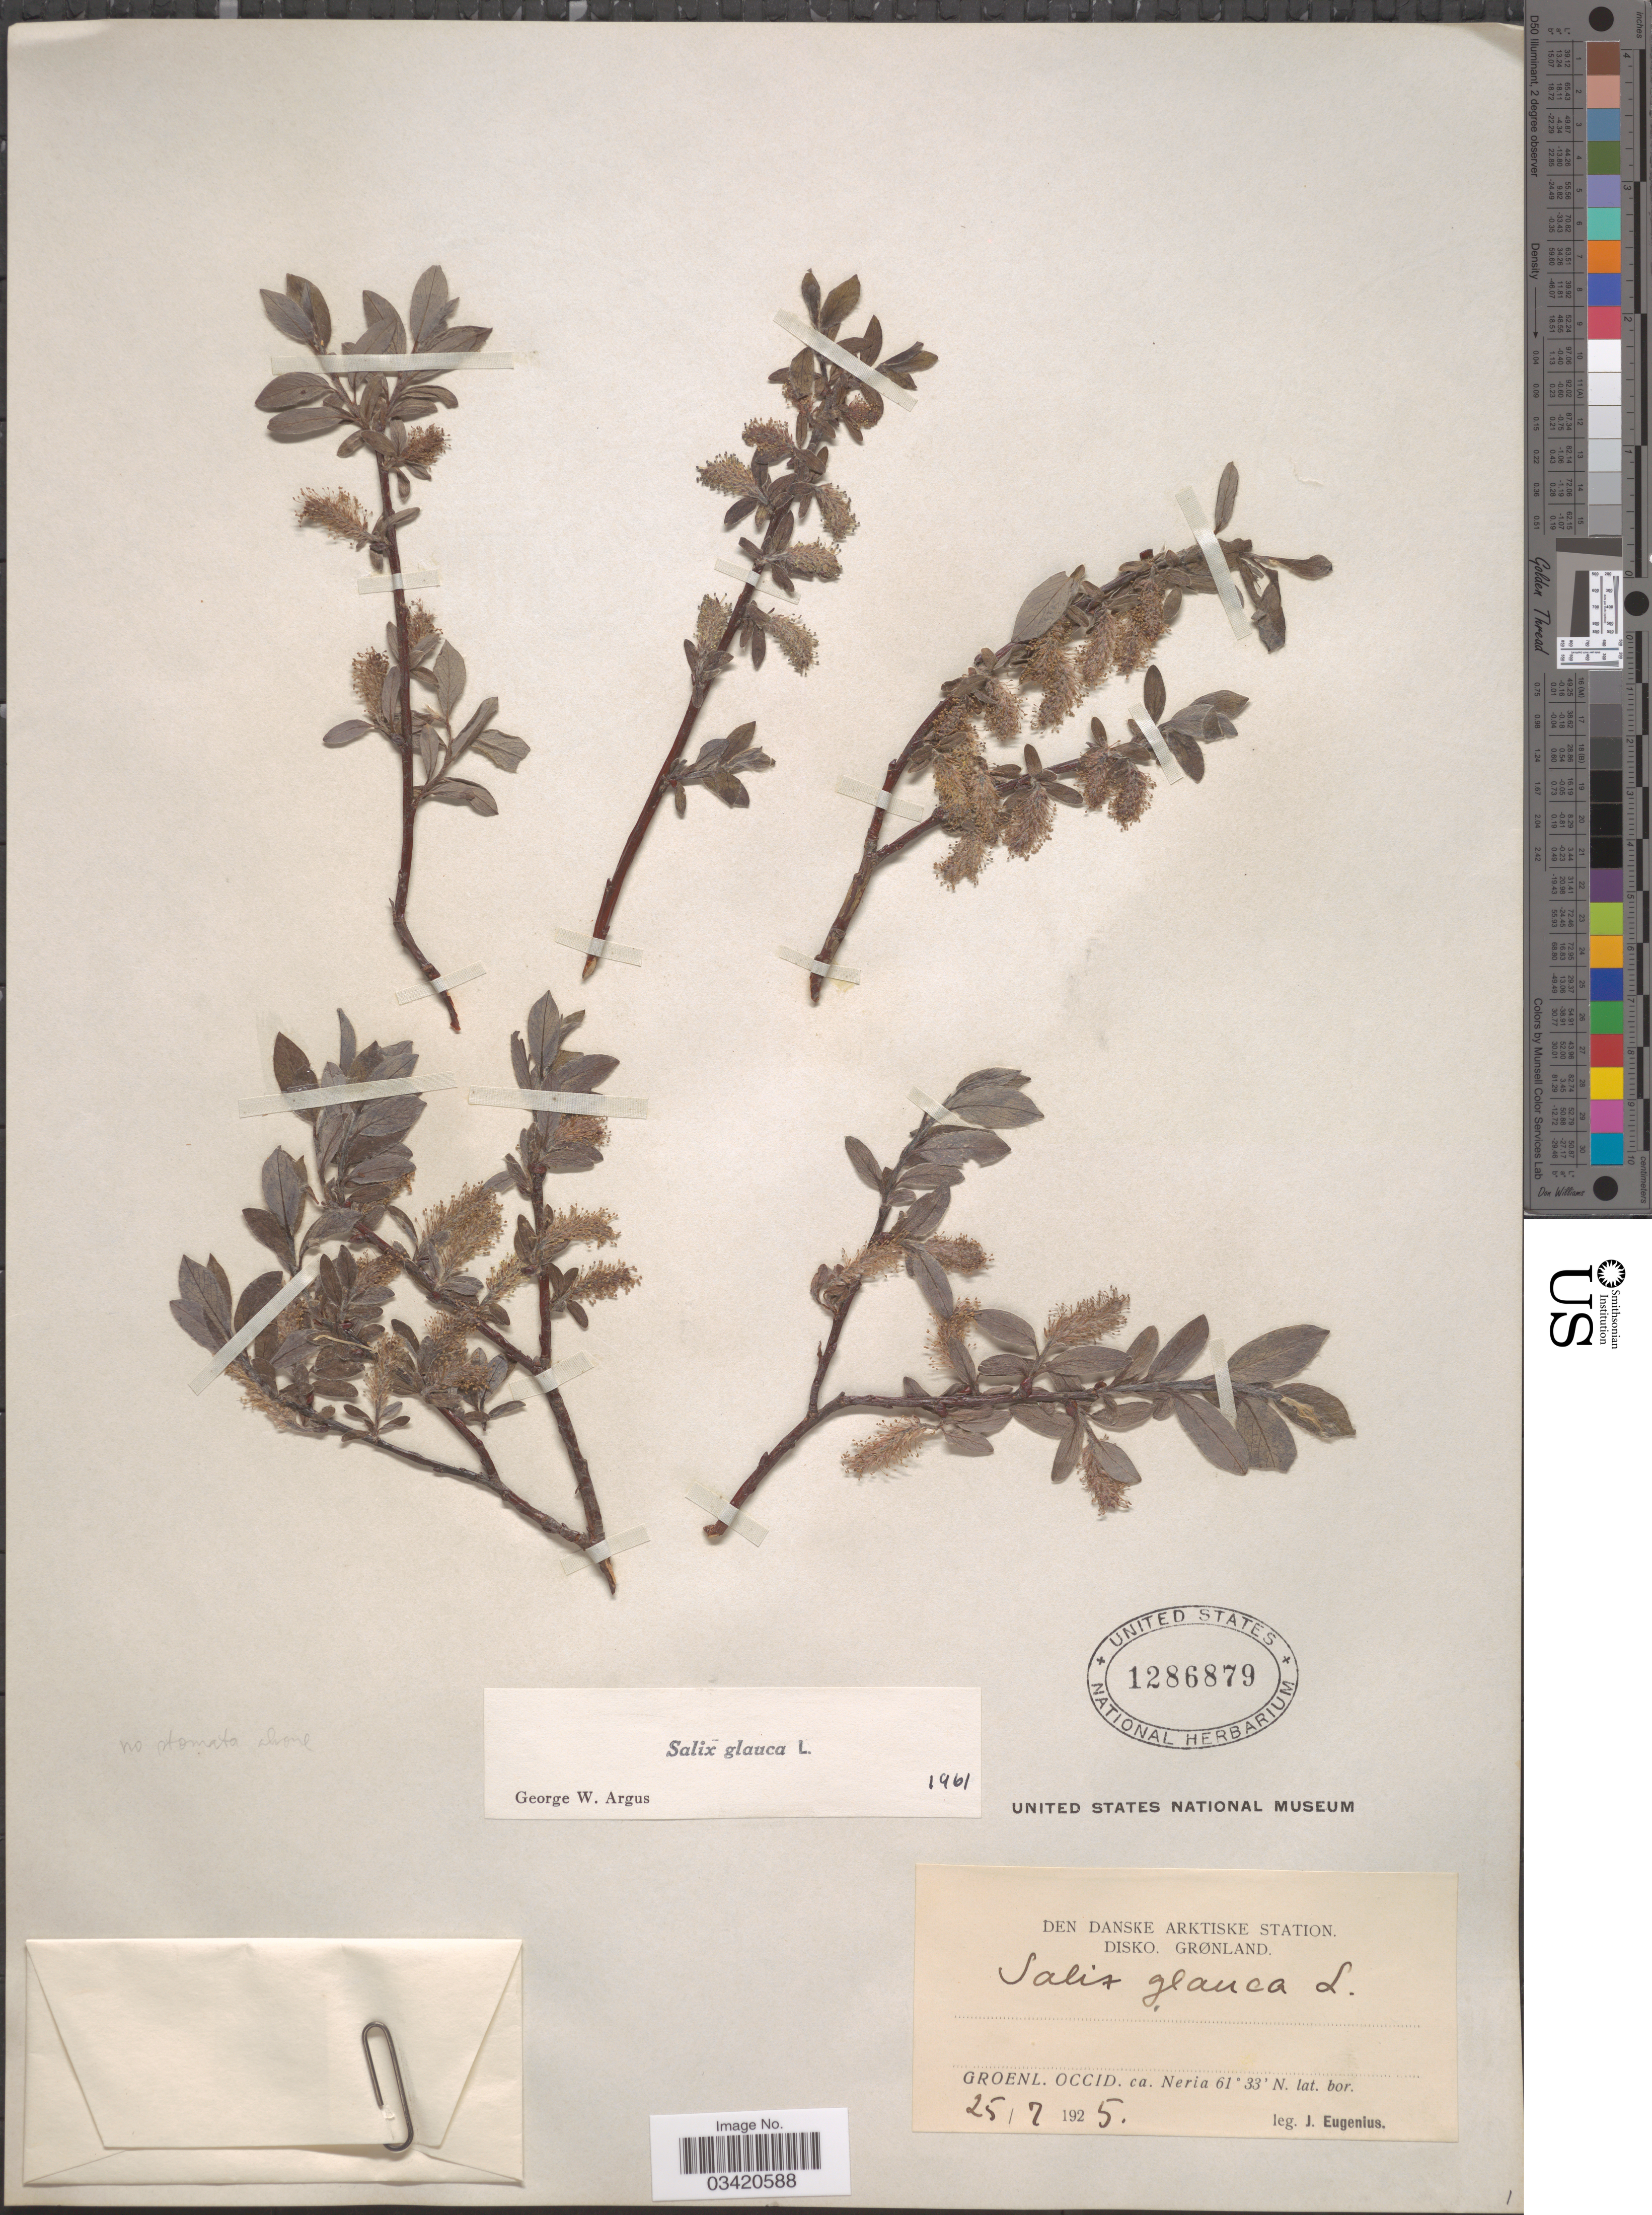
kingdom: Plantae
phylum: Tracheophyta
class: Magnoliopsida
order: Malpighiales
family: Salicaceae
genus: Salix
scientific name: Salix glauca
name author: L.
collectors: J. Eugenius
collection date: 1925-07-25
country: Greenland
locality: Den Danske Arktiske Station. Disko. Grønland. Groenl. Occid. ca. Neria.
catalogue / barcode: US 1286879